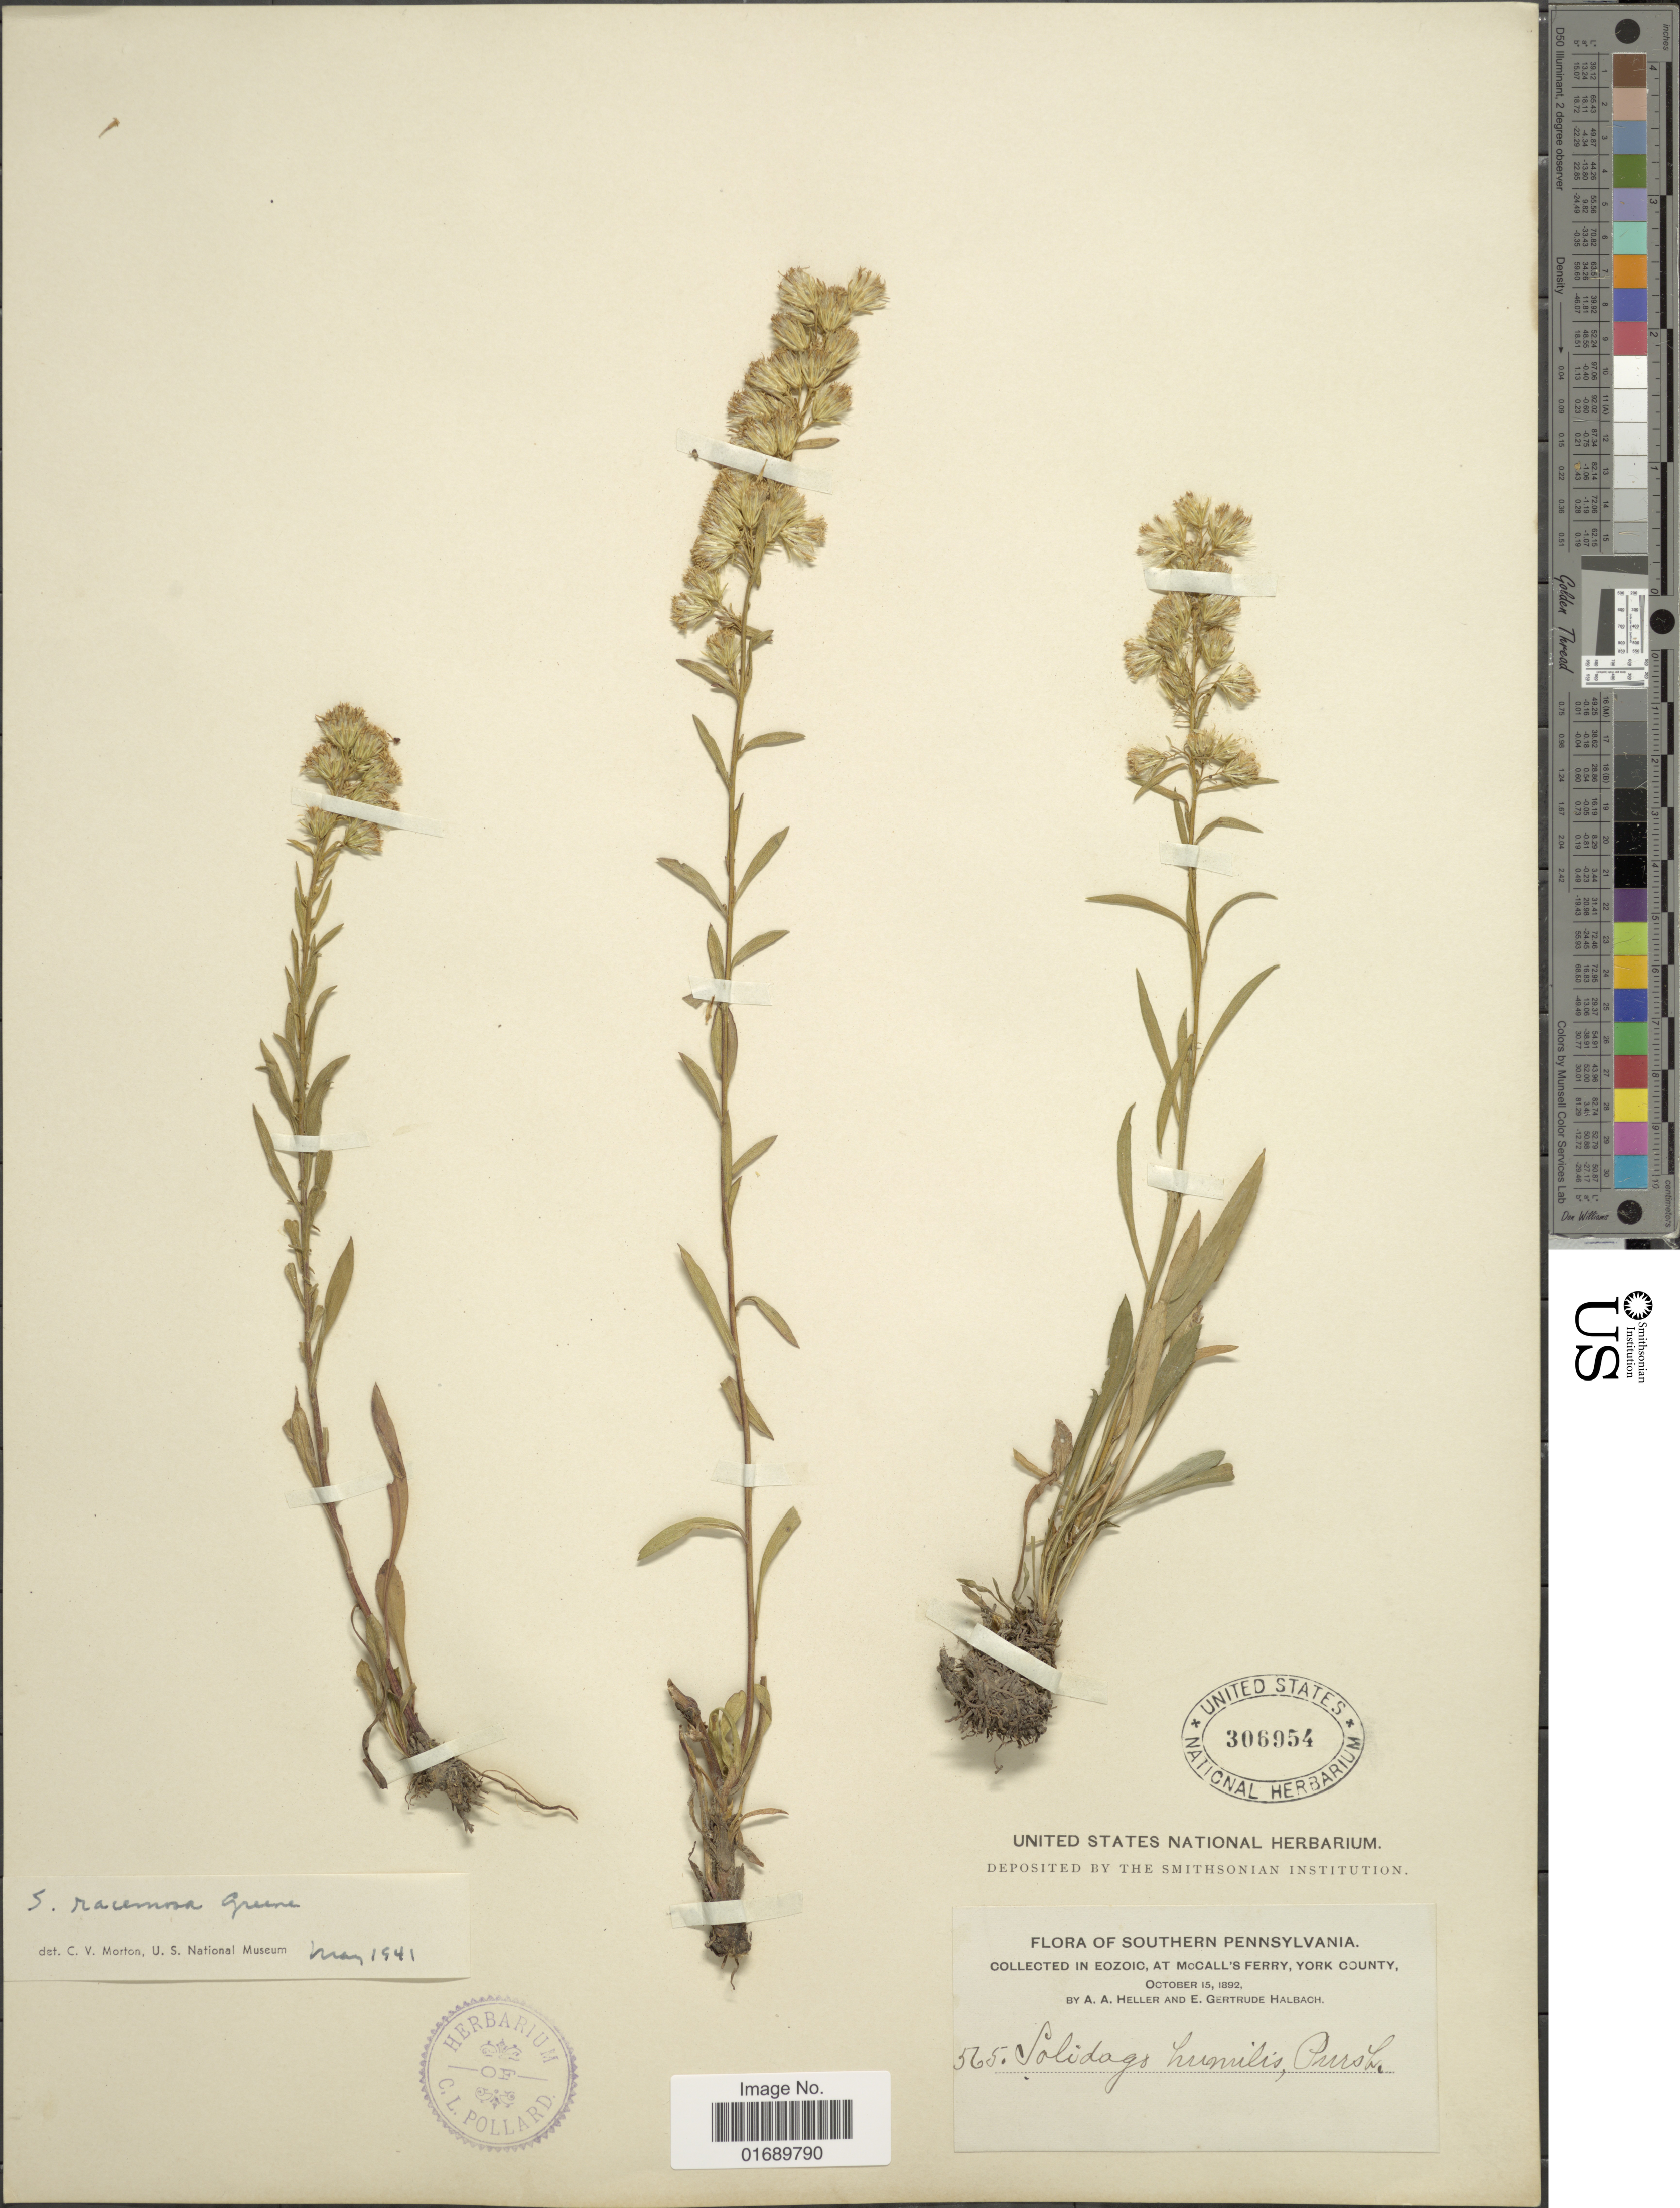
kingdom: Plantae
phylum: Tracheophyta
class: Magnoliopsida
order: Asterales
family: Asteraceae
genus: Solidago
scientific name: Solidago racemosa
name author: Greene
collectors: A. A. Heller & E. G. Halbach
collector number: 565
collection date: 1892-10-15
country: United States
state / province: Pennsylvania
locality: Southern Penssylvania, in Eozoic, at McCall's Ferry, York County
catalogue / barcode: US 306954